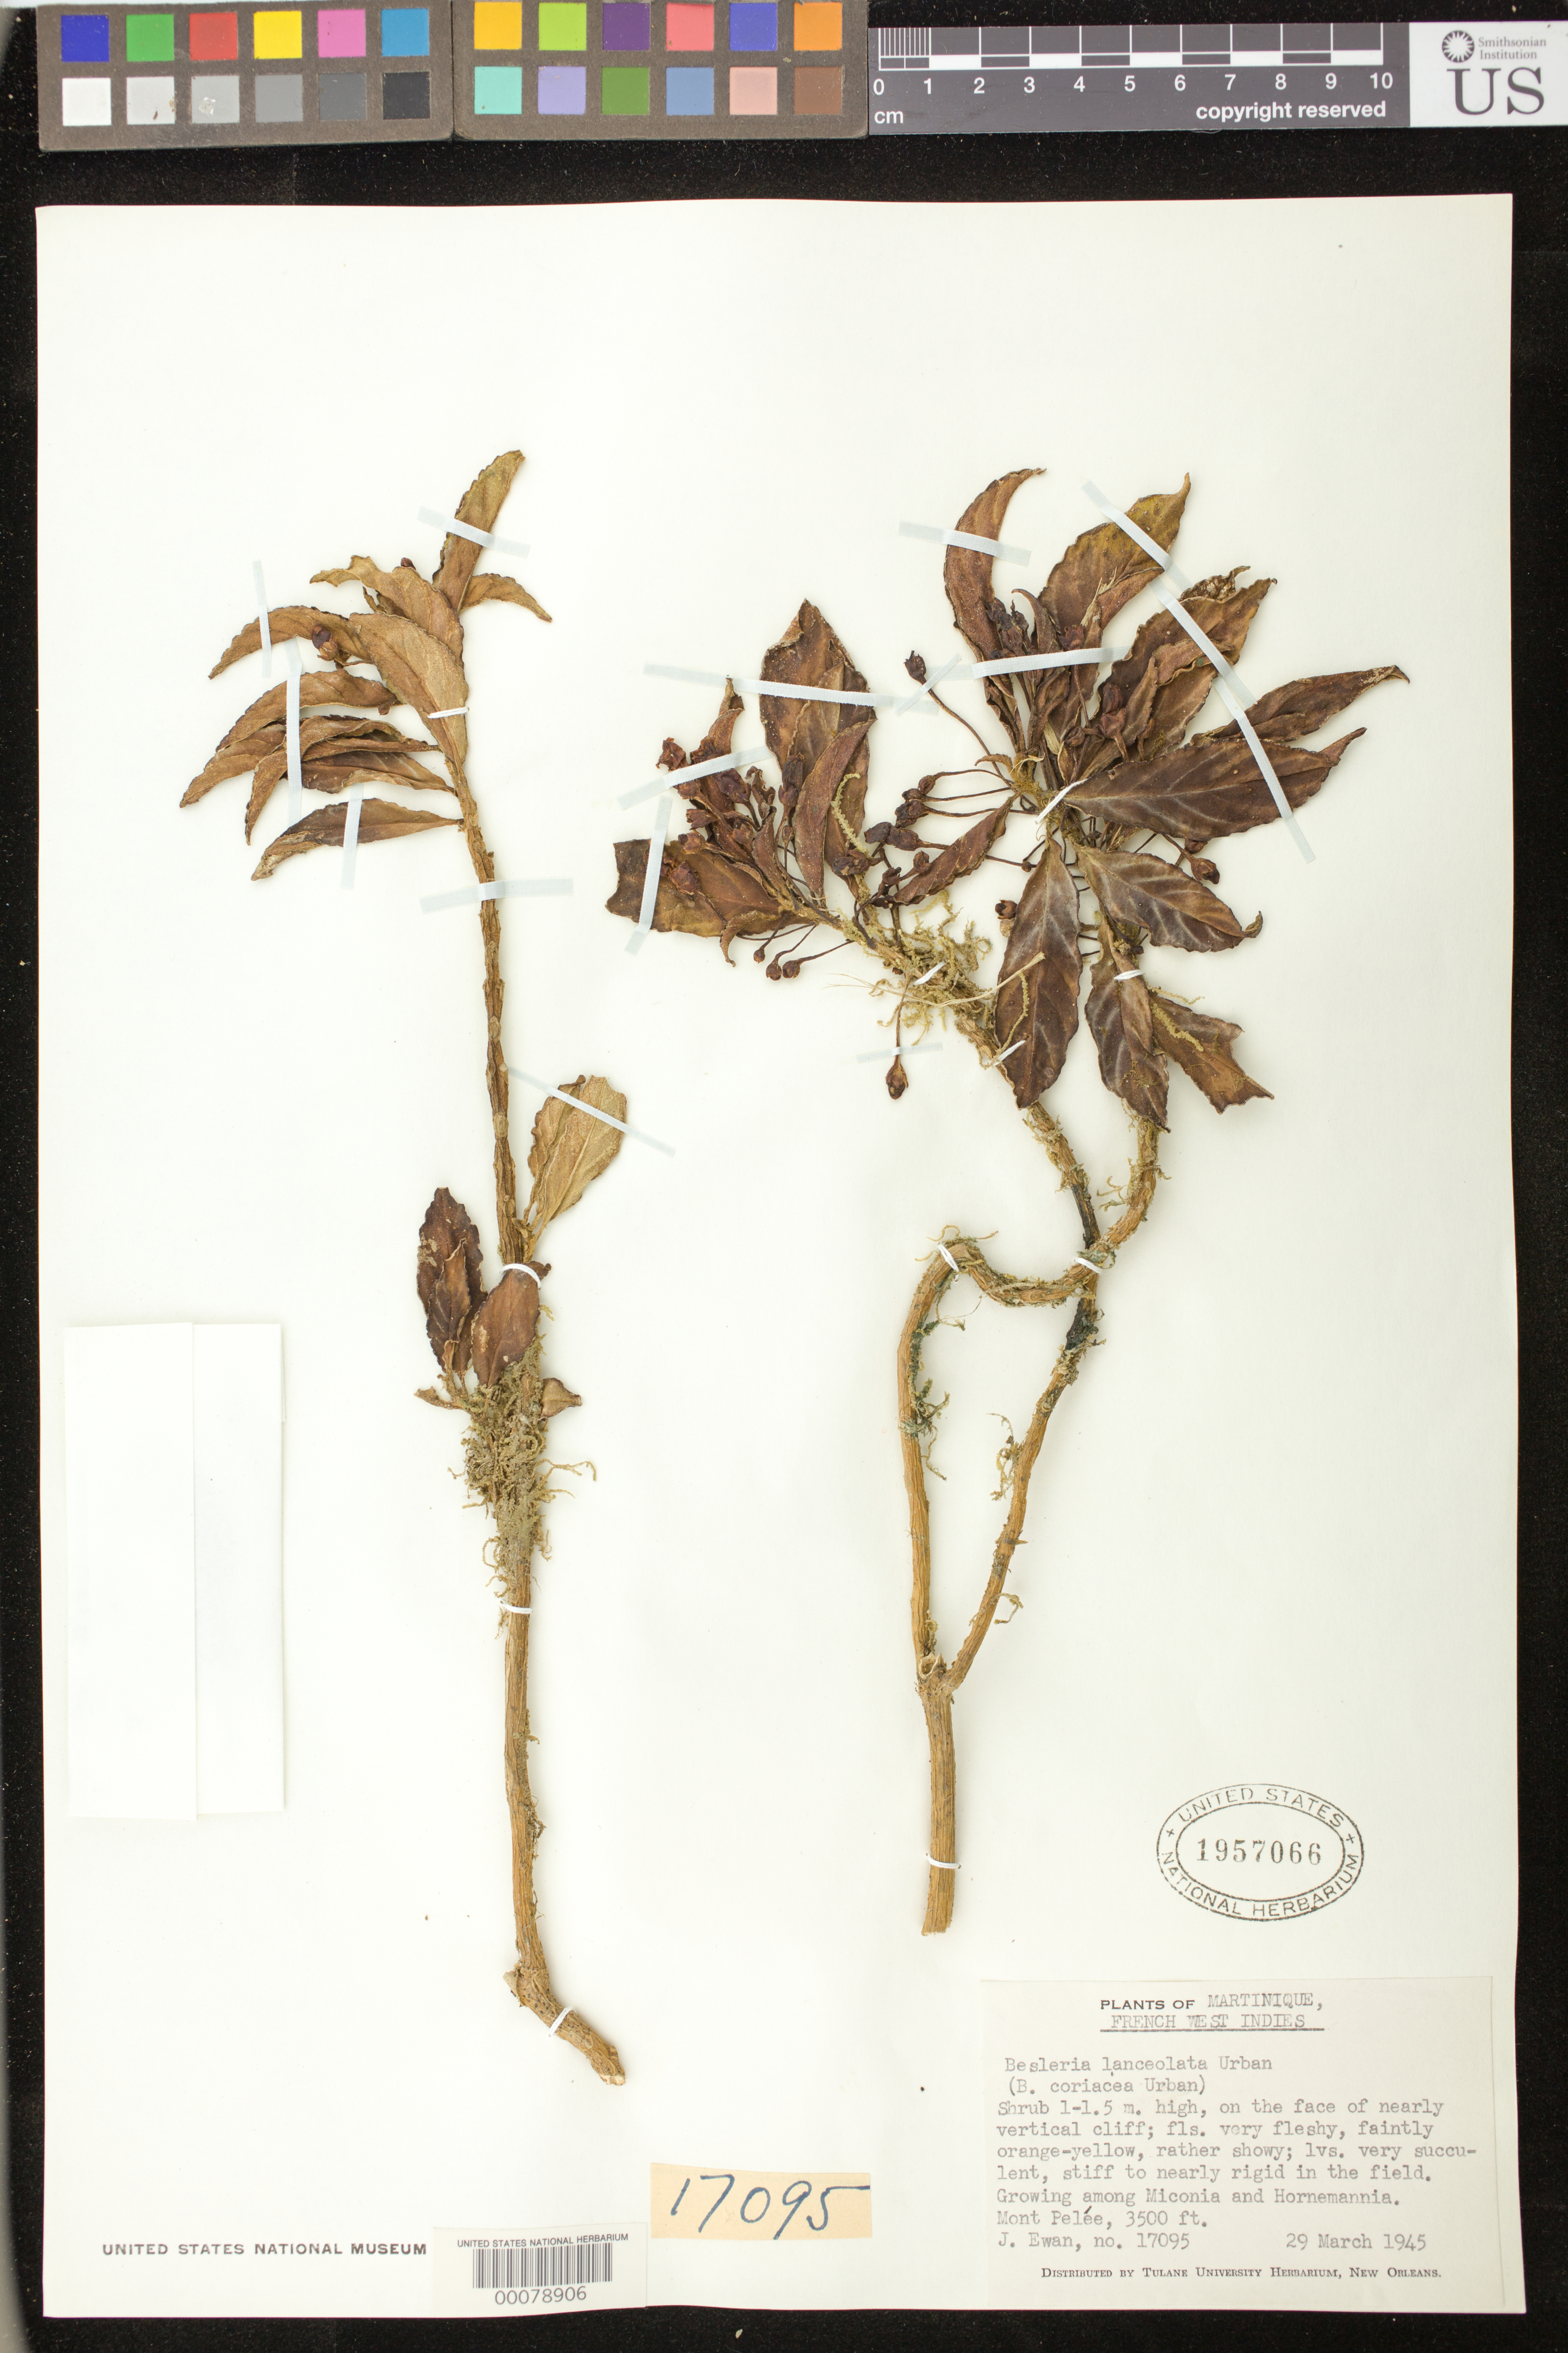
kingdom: Plantae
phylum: Tracheophyta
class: Magnoliopsida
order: Lamiales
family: Gesneriaceae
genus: Besleria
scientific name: Besleria lanceolata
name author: Urb.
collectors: J. A. Ewan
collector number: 17095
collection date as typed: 29 Mar 1945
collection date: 1945-03-29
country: Martinique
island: Martinique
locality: Mont Pelee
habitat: On the face of nearly vertical cliff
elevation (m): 1067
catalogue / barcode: US 1957066